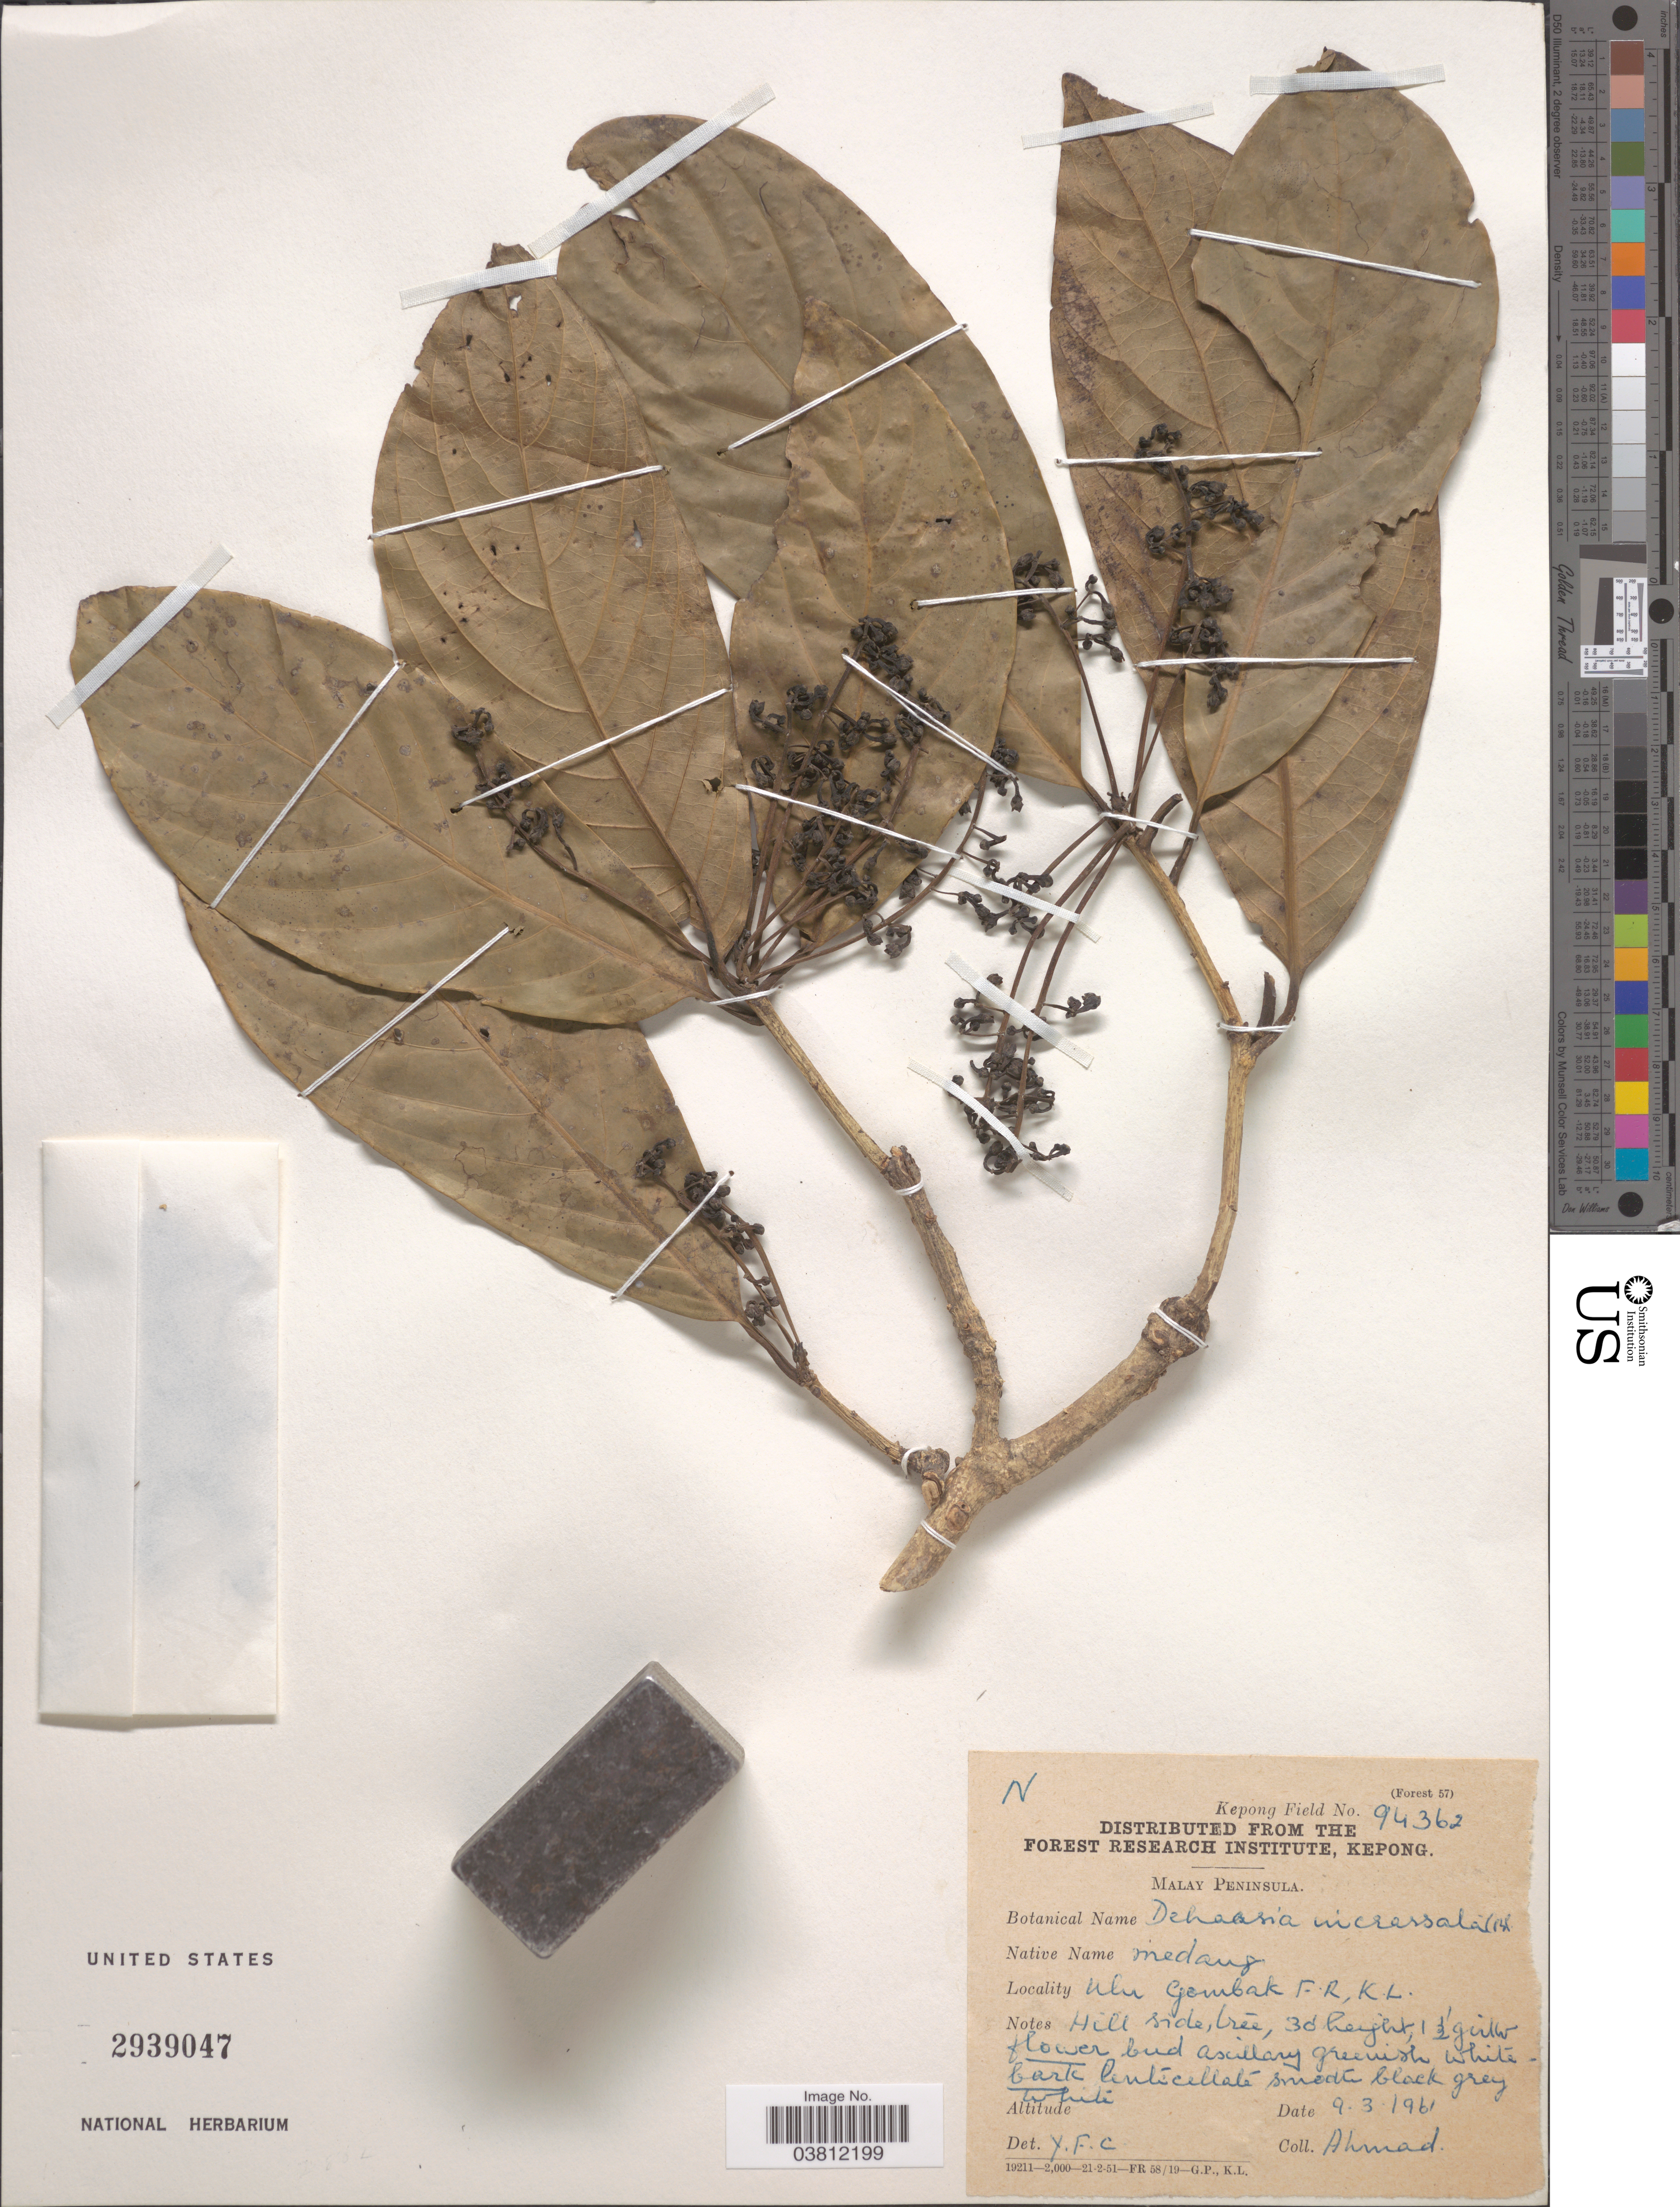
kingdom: Plantae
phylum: Tracheophyta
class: Magnoliopsida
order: Laurales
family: Lauraceae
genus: Dehaasia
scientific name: Dehaasia incrassata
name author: (Jack) Kosterm.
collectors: -. Ahmad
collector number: Kepong Field 94362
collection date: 1961-03-09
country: Malaysia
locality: Malay Peninsula. Ulu Gombak F.R, K.L.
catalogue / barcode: US 2939047